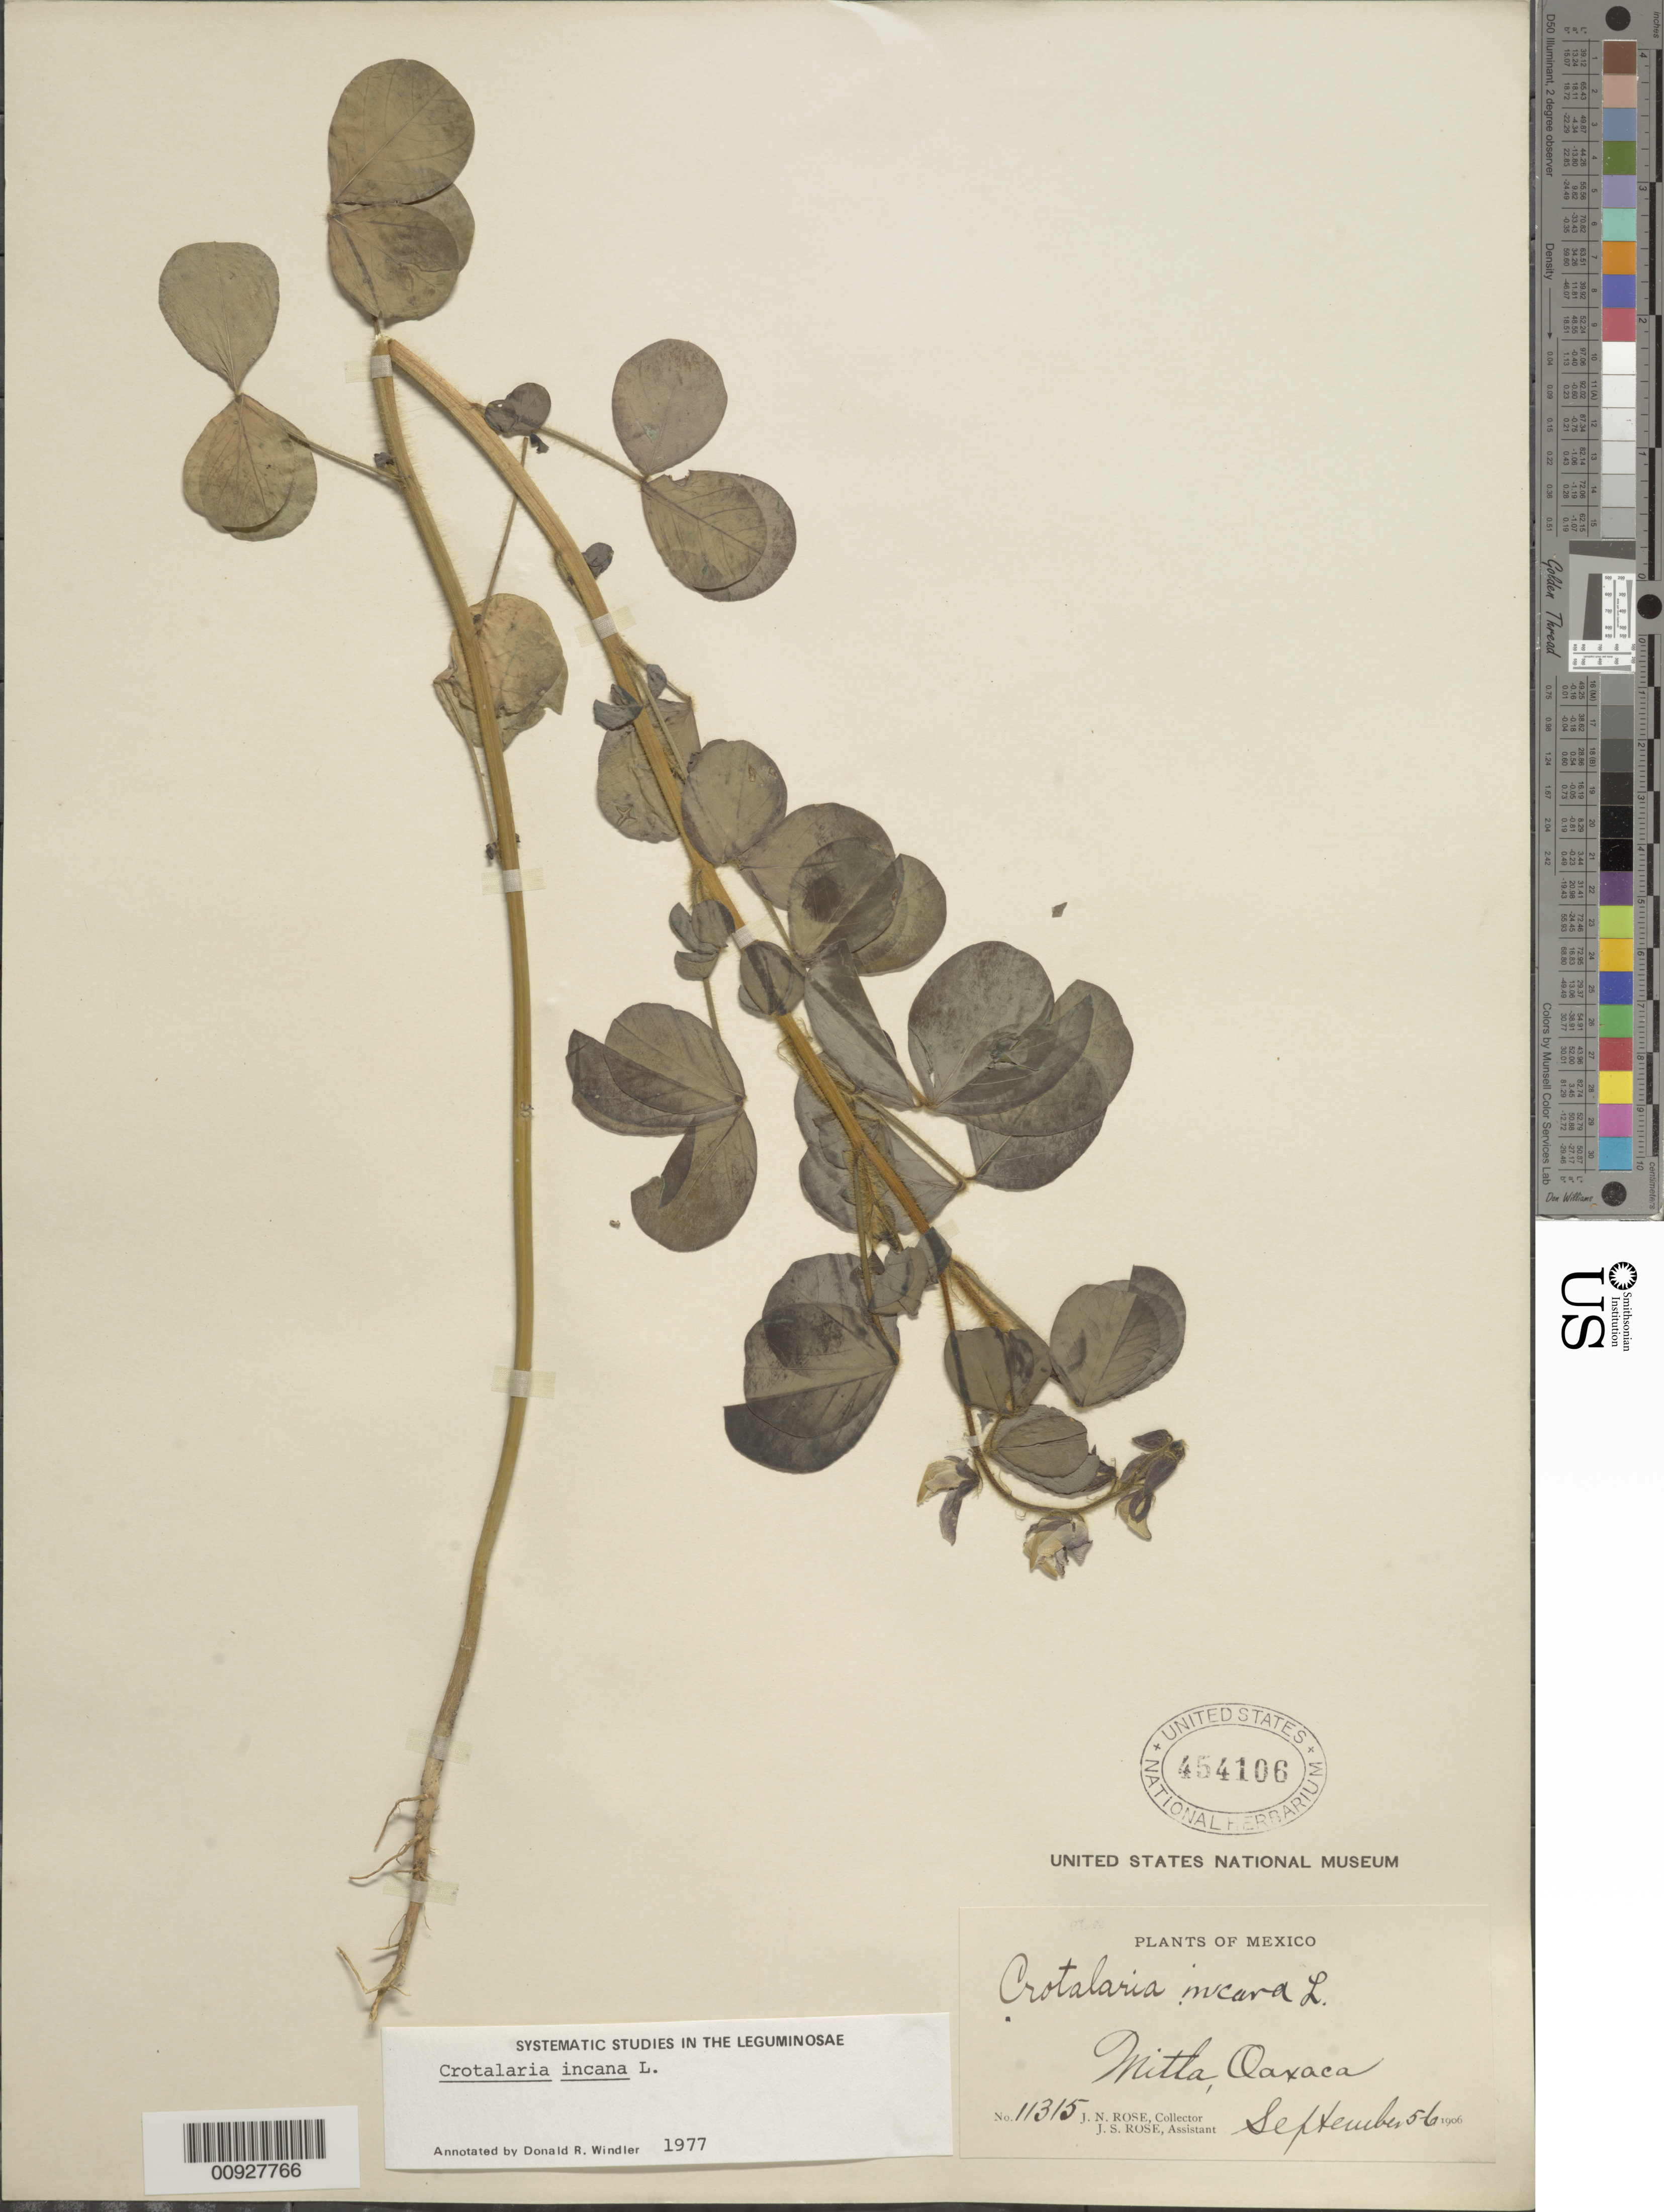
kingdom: Plantae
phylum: Tracheophyta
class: Magnoliopsida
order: Fabales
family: Fabaceae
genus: Crotalaria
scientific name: Crotalaria incana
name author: L.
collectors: J. N. Rose & J. S. Rose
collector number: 11315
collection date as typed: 05 Sep 1906 to 06 Sep 1906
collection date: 1906-09-05/1906-09-06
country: Mexico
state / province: Oaxaca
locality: Mitla, Oaxaca.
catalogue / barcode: US 454106